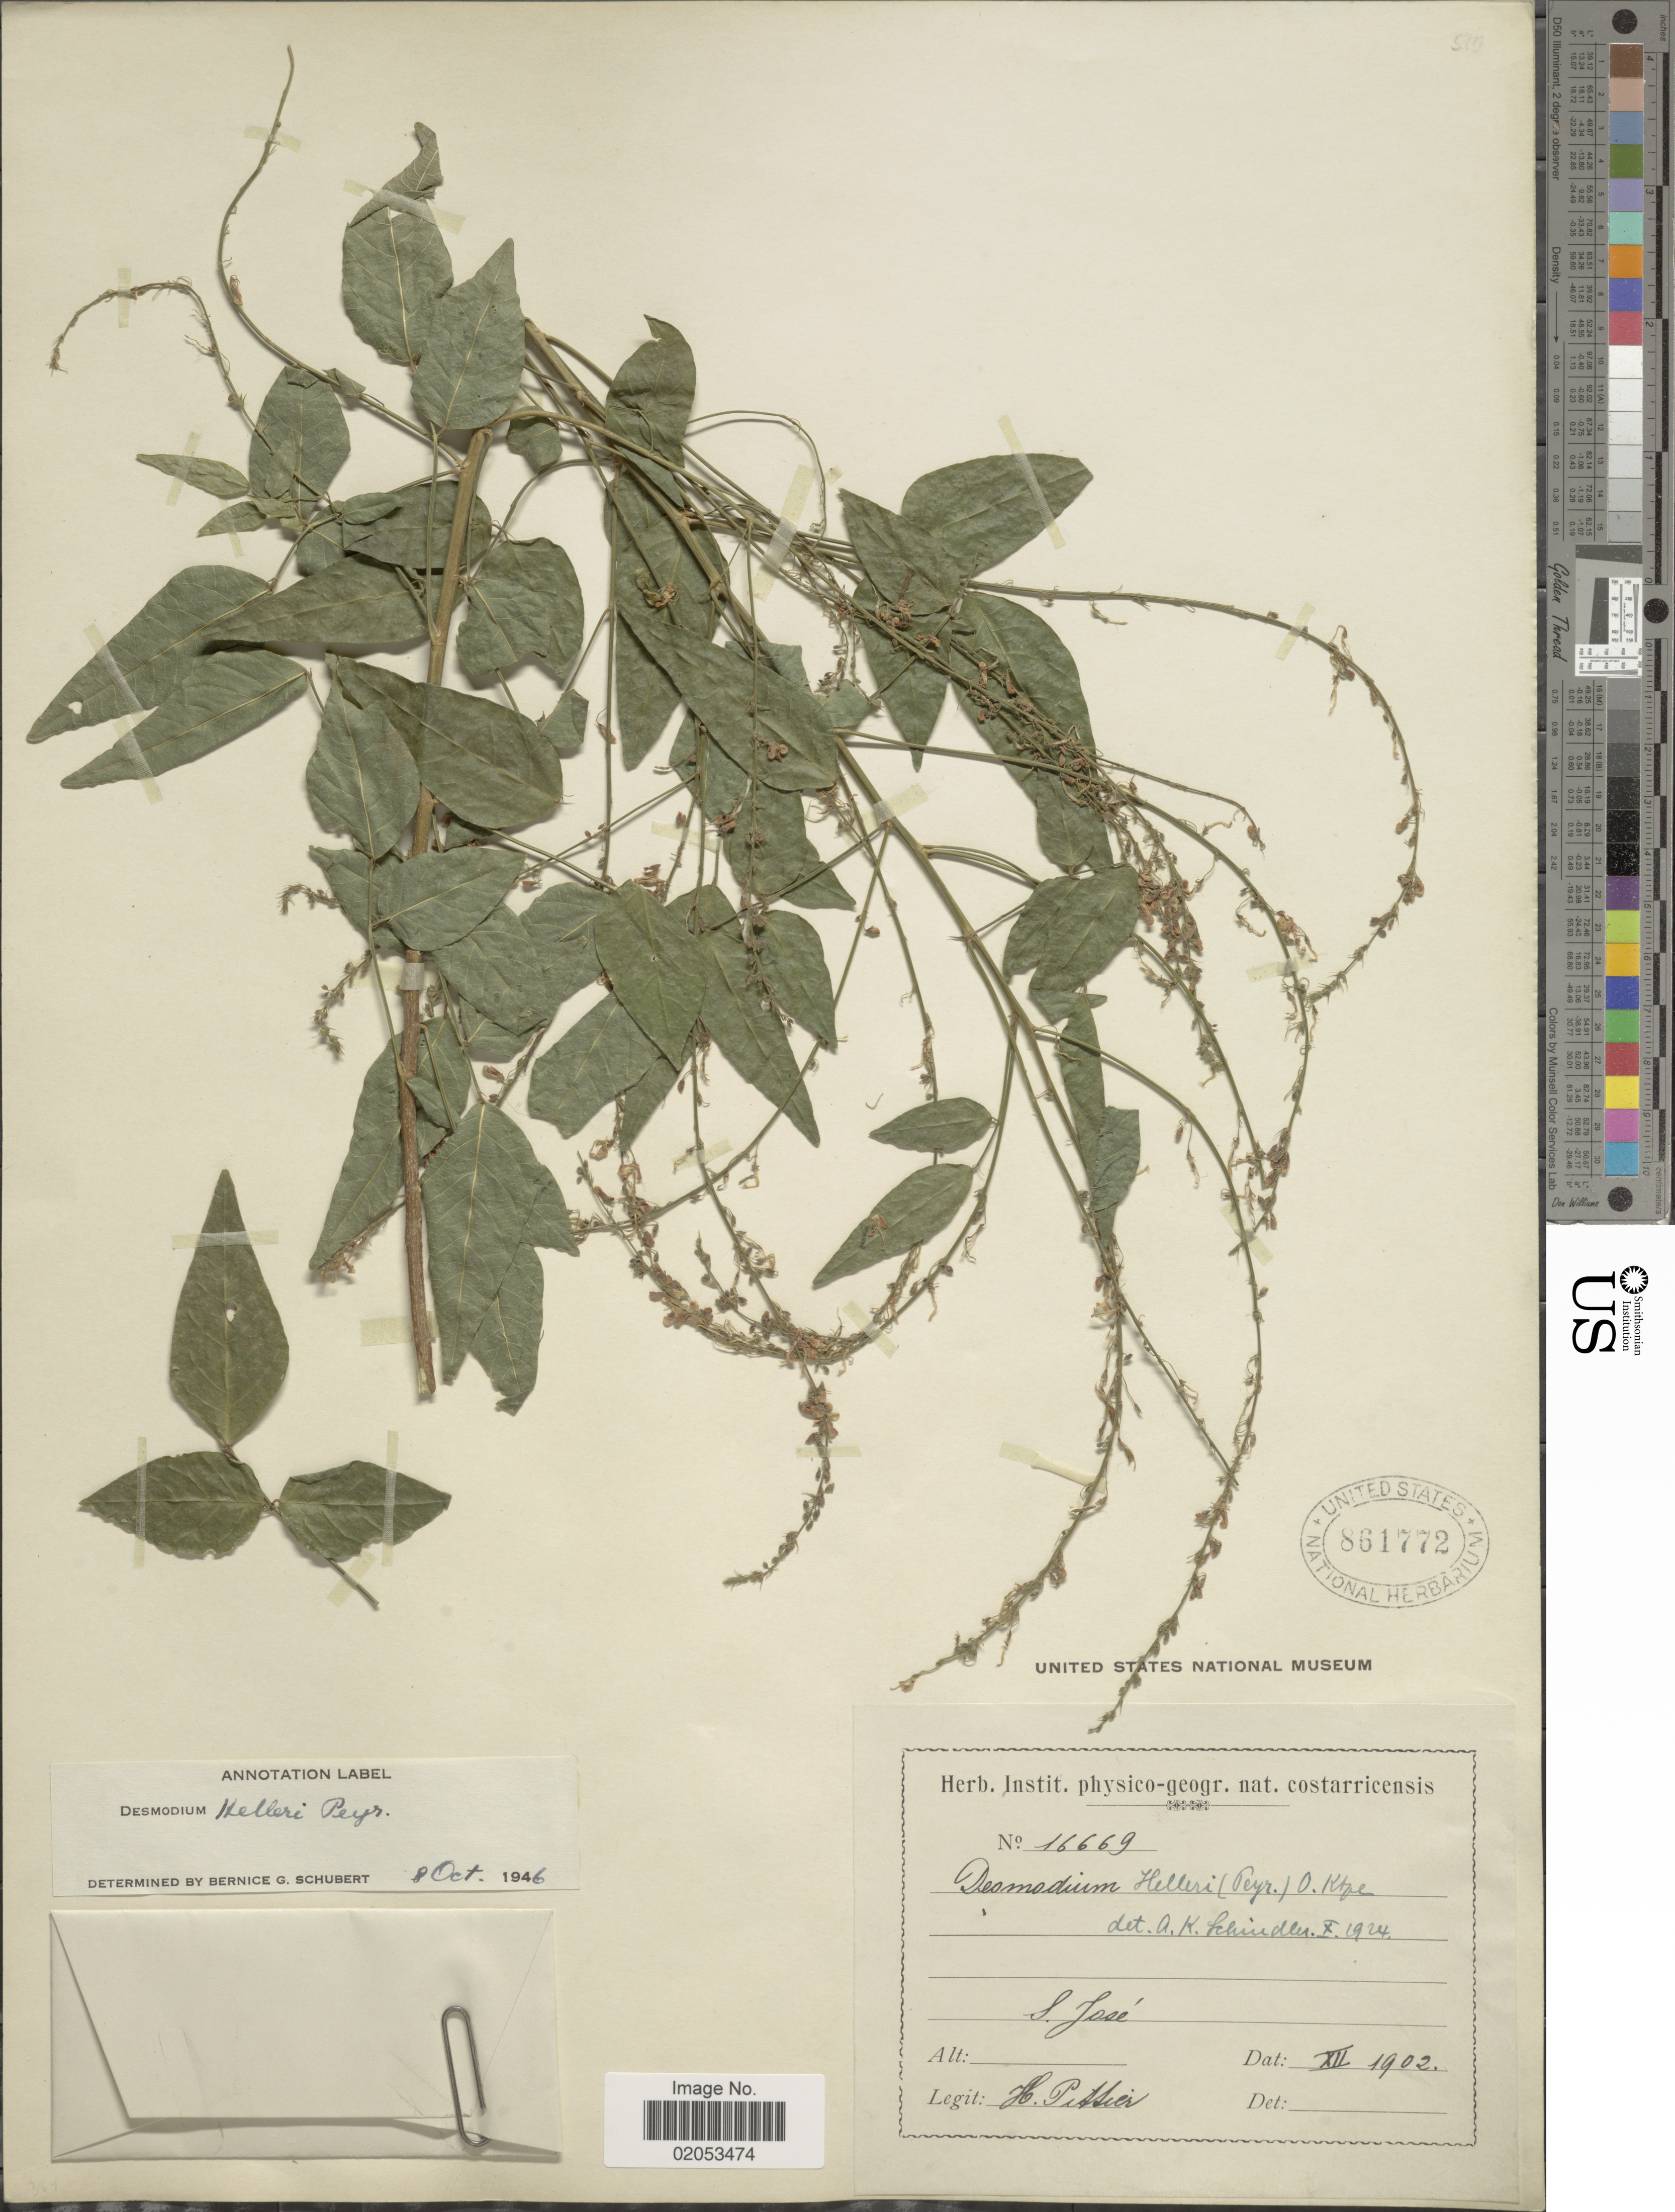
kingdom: Plantae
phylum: Tracheophyta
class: Magnoliopsida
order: Fabales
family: Fabaceae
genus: Desmodium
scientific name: Desmodium helleri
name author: Peyr.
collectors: H. F. Pittier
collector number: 16669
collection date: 1902-12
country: Costa Rica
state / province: San José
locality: S. José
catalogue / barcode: US 861772